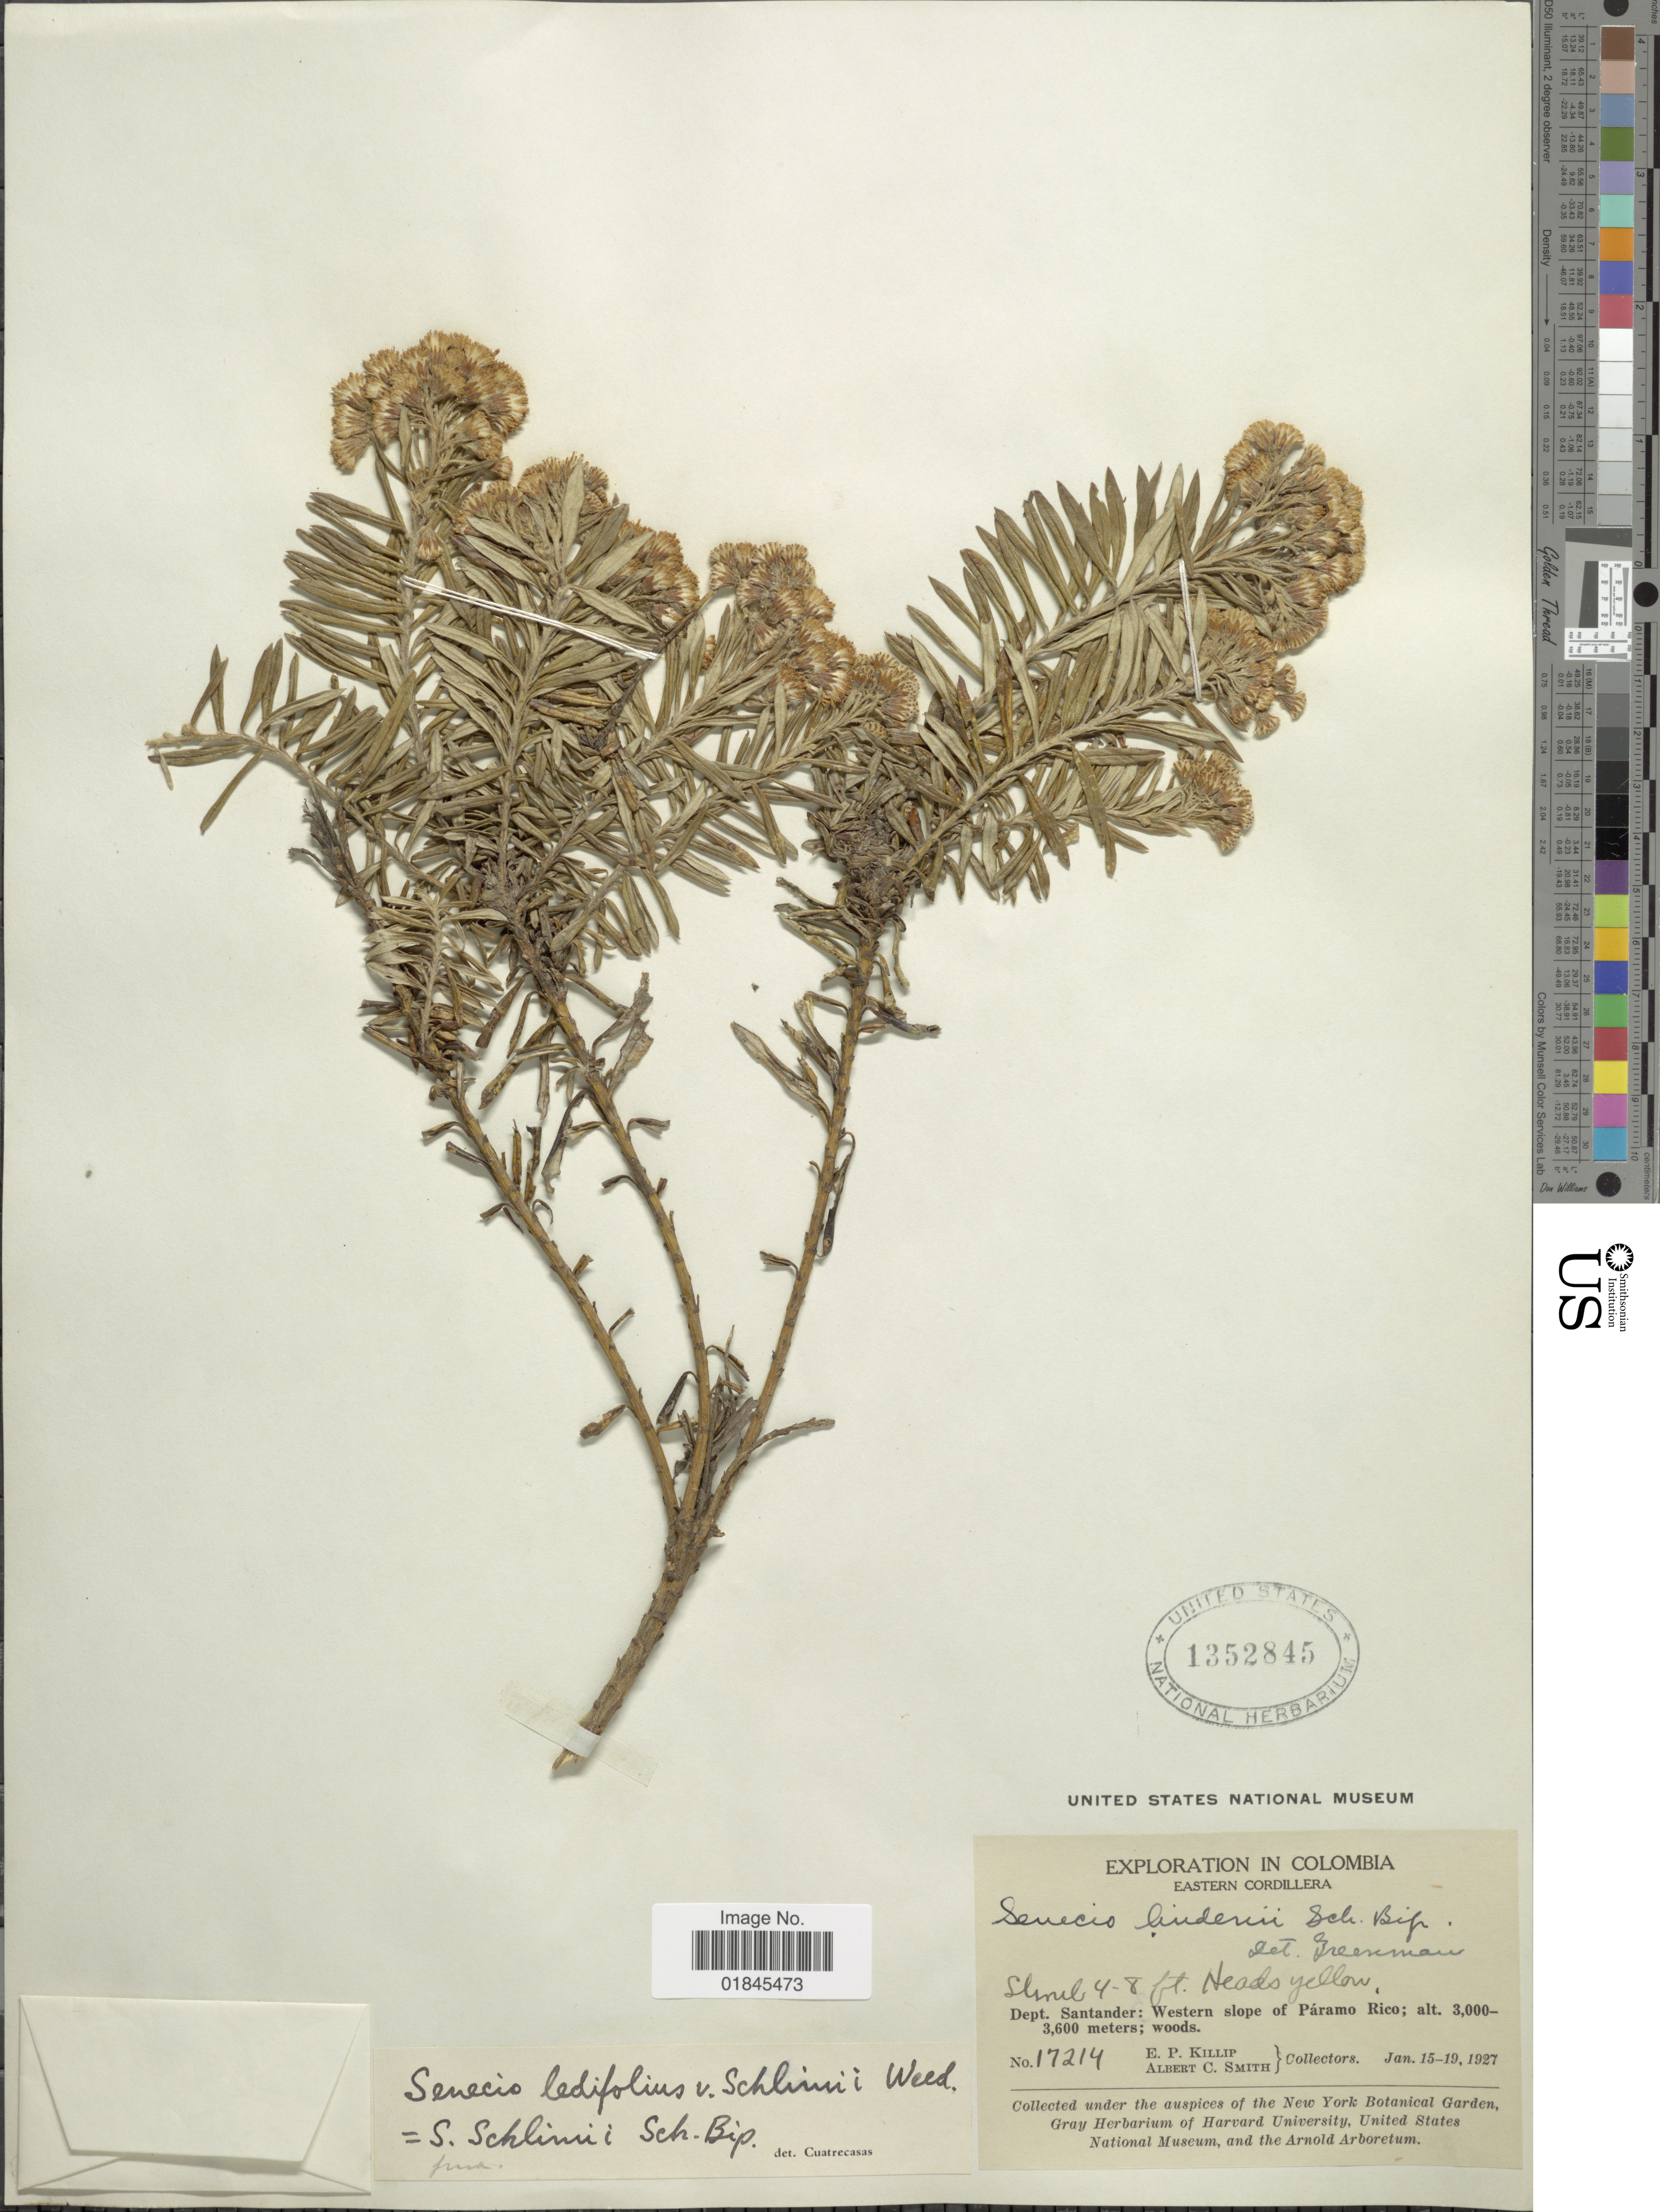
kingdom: Plantae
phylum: Tracheophyta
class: Magnoliopsida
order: Asterales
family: Asteraceae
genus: Pentacalia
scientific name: Pentacalia ledifolia subsp. schlimii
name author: (Wedd.) Cuatrec.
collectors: E. P. Killip & A. C. Smith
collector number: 17214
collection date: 1927-01-15/1927-01-19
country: Colombia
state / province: Santander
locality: Eastern Cordillera. Dept. Santander: Western slope of Páramo Rico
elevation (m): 3000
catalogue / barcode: US 1352845